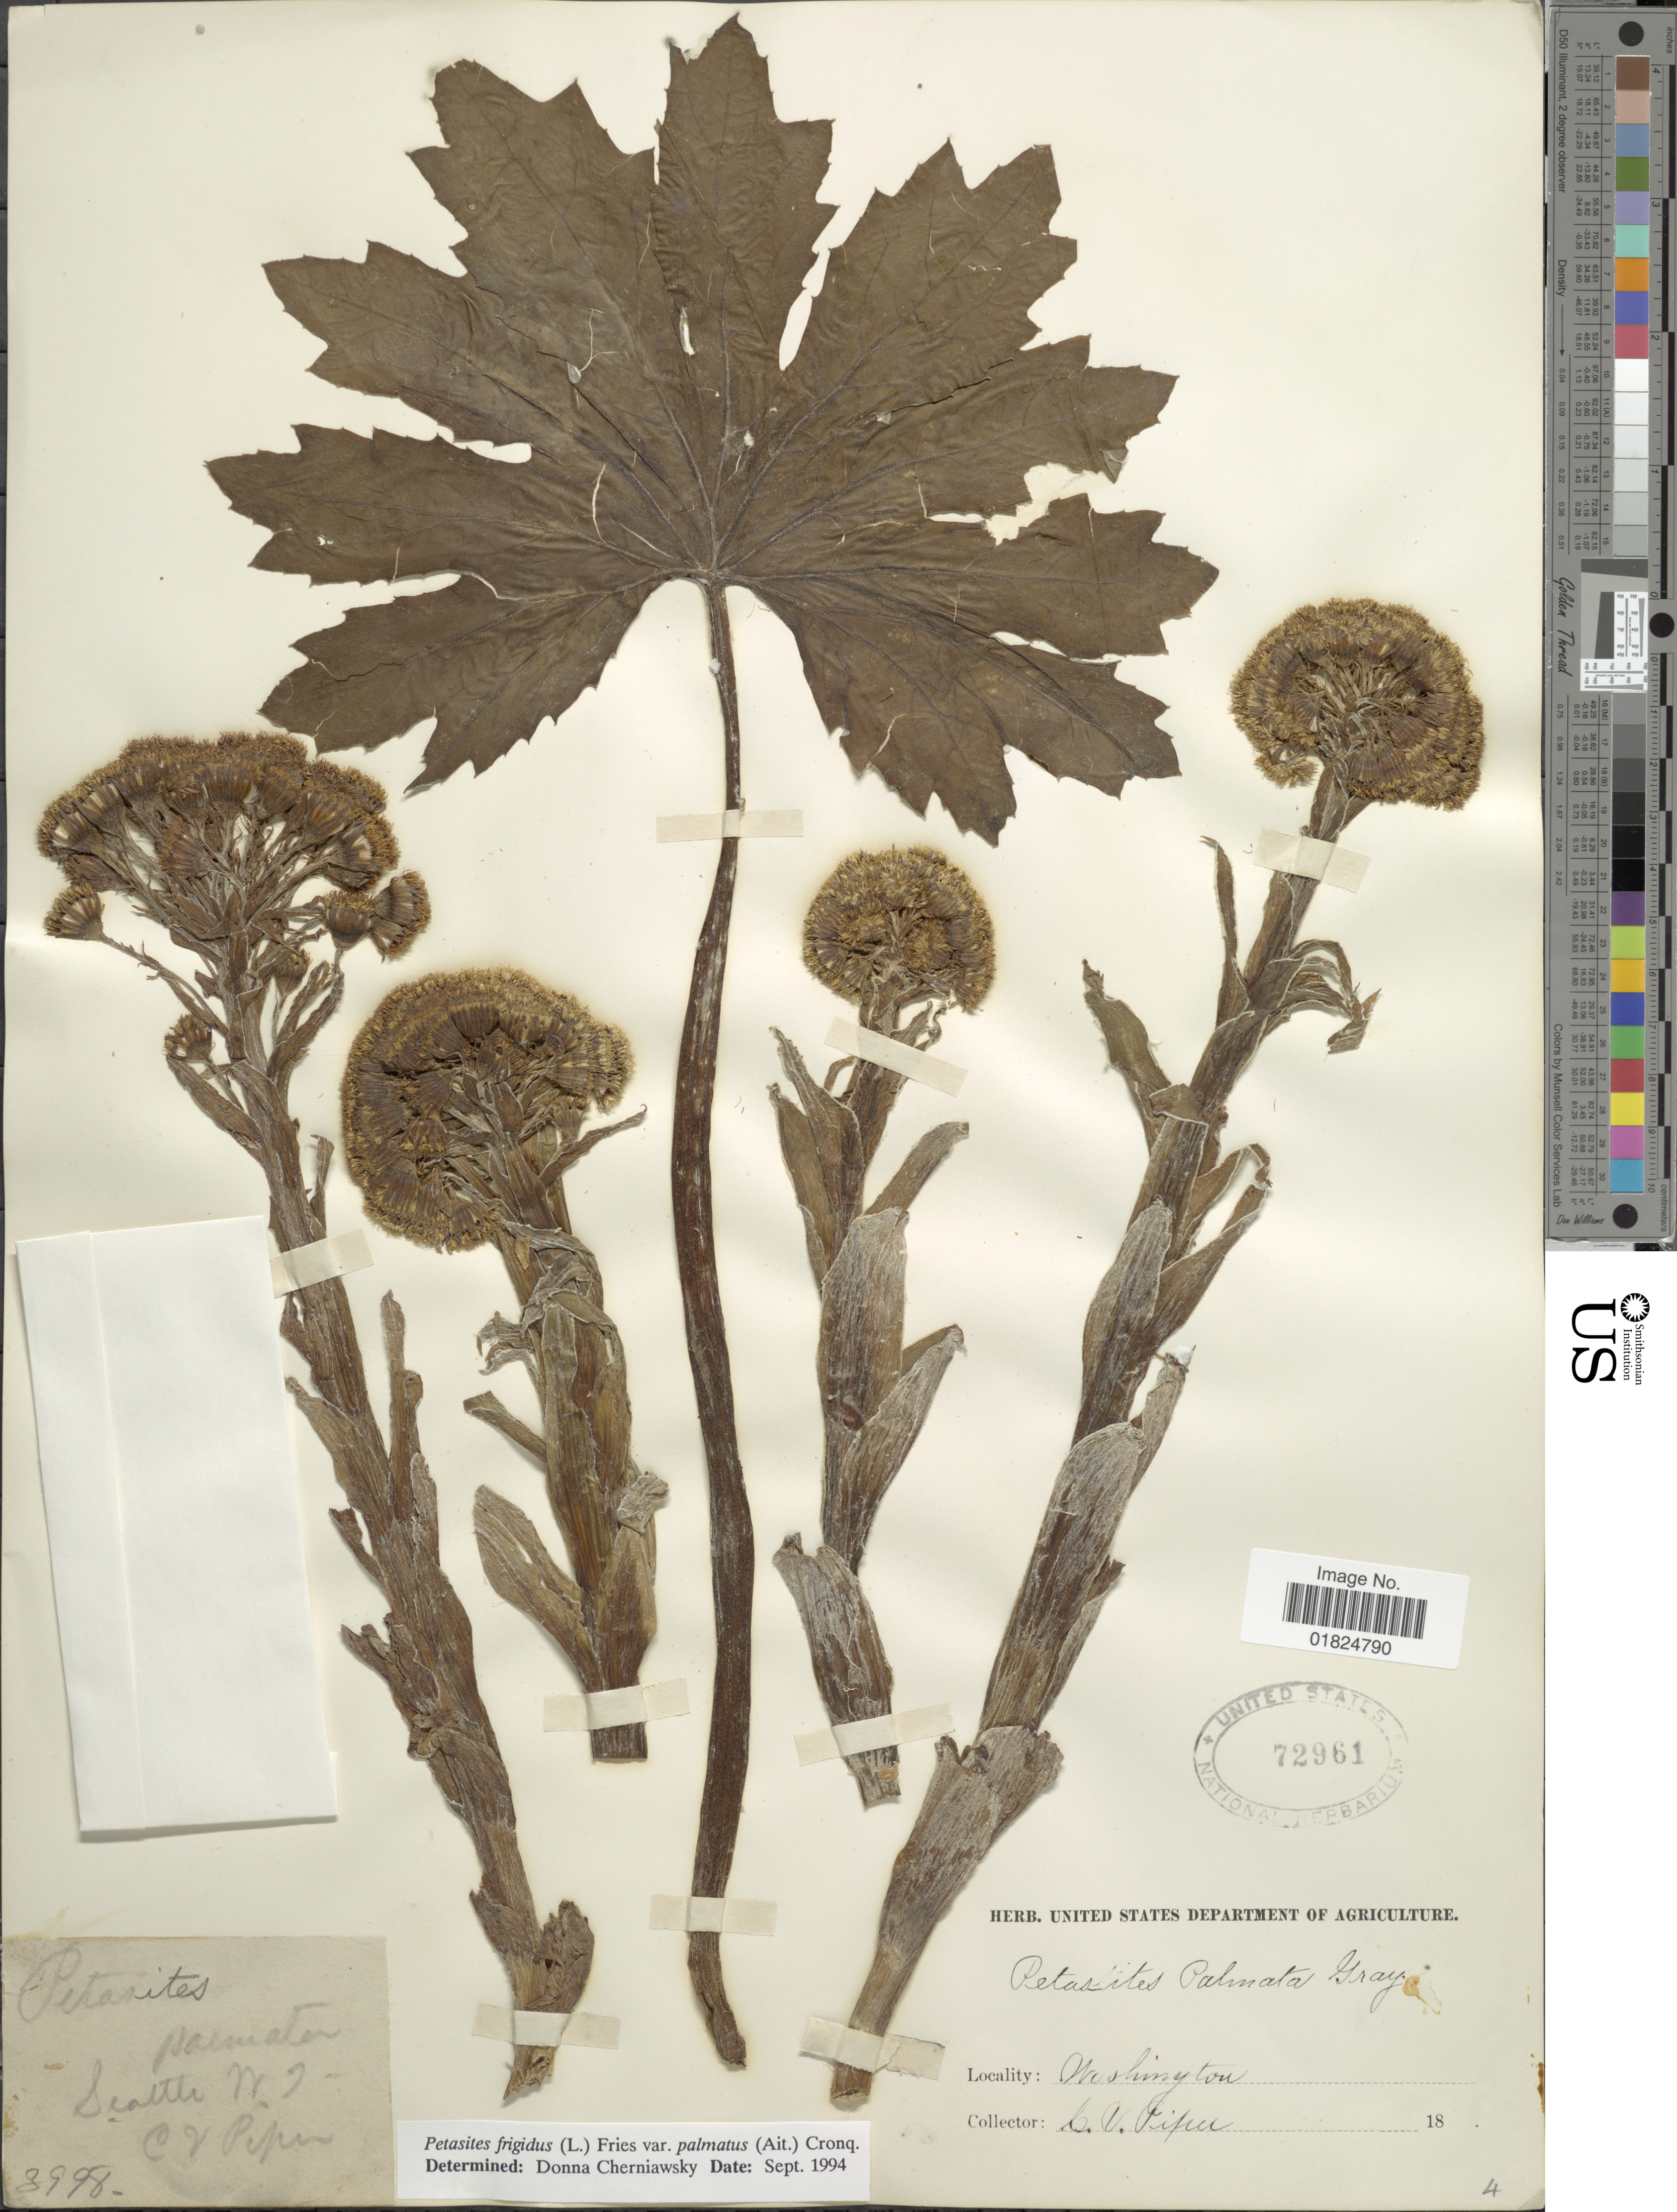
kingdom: Plantae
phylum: Tracheophyta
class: Magnoliopsida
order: Asterales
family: Asteraceae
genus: Petasites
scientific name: Petasites frigidus var. palmatus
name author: (Aiton) Cody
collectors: C. V. Piper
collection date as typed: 18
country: United States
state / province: Washington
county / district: King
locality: Washington, Seattle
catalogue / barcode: US 72961